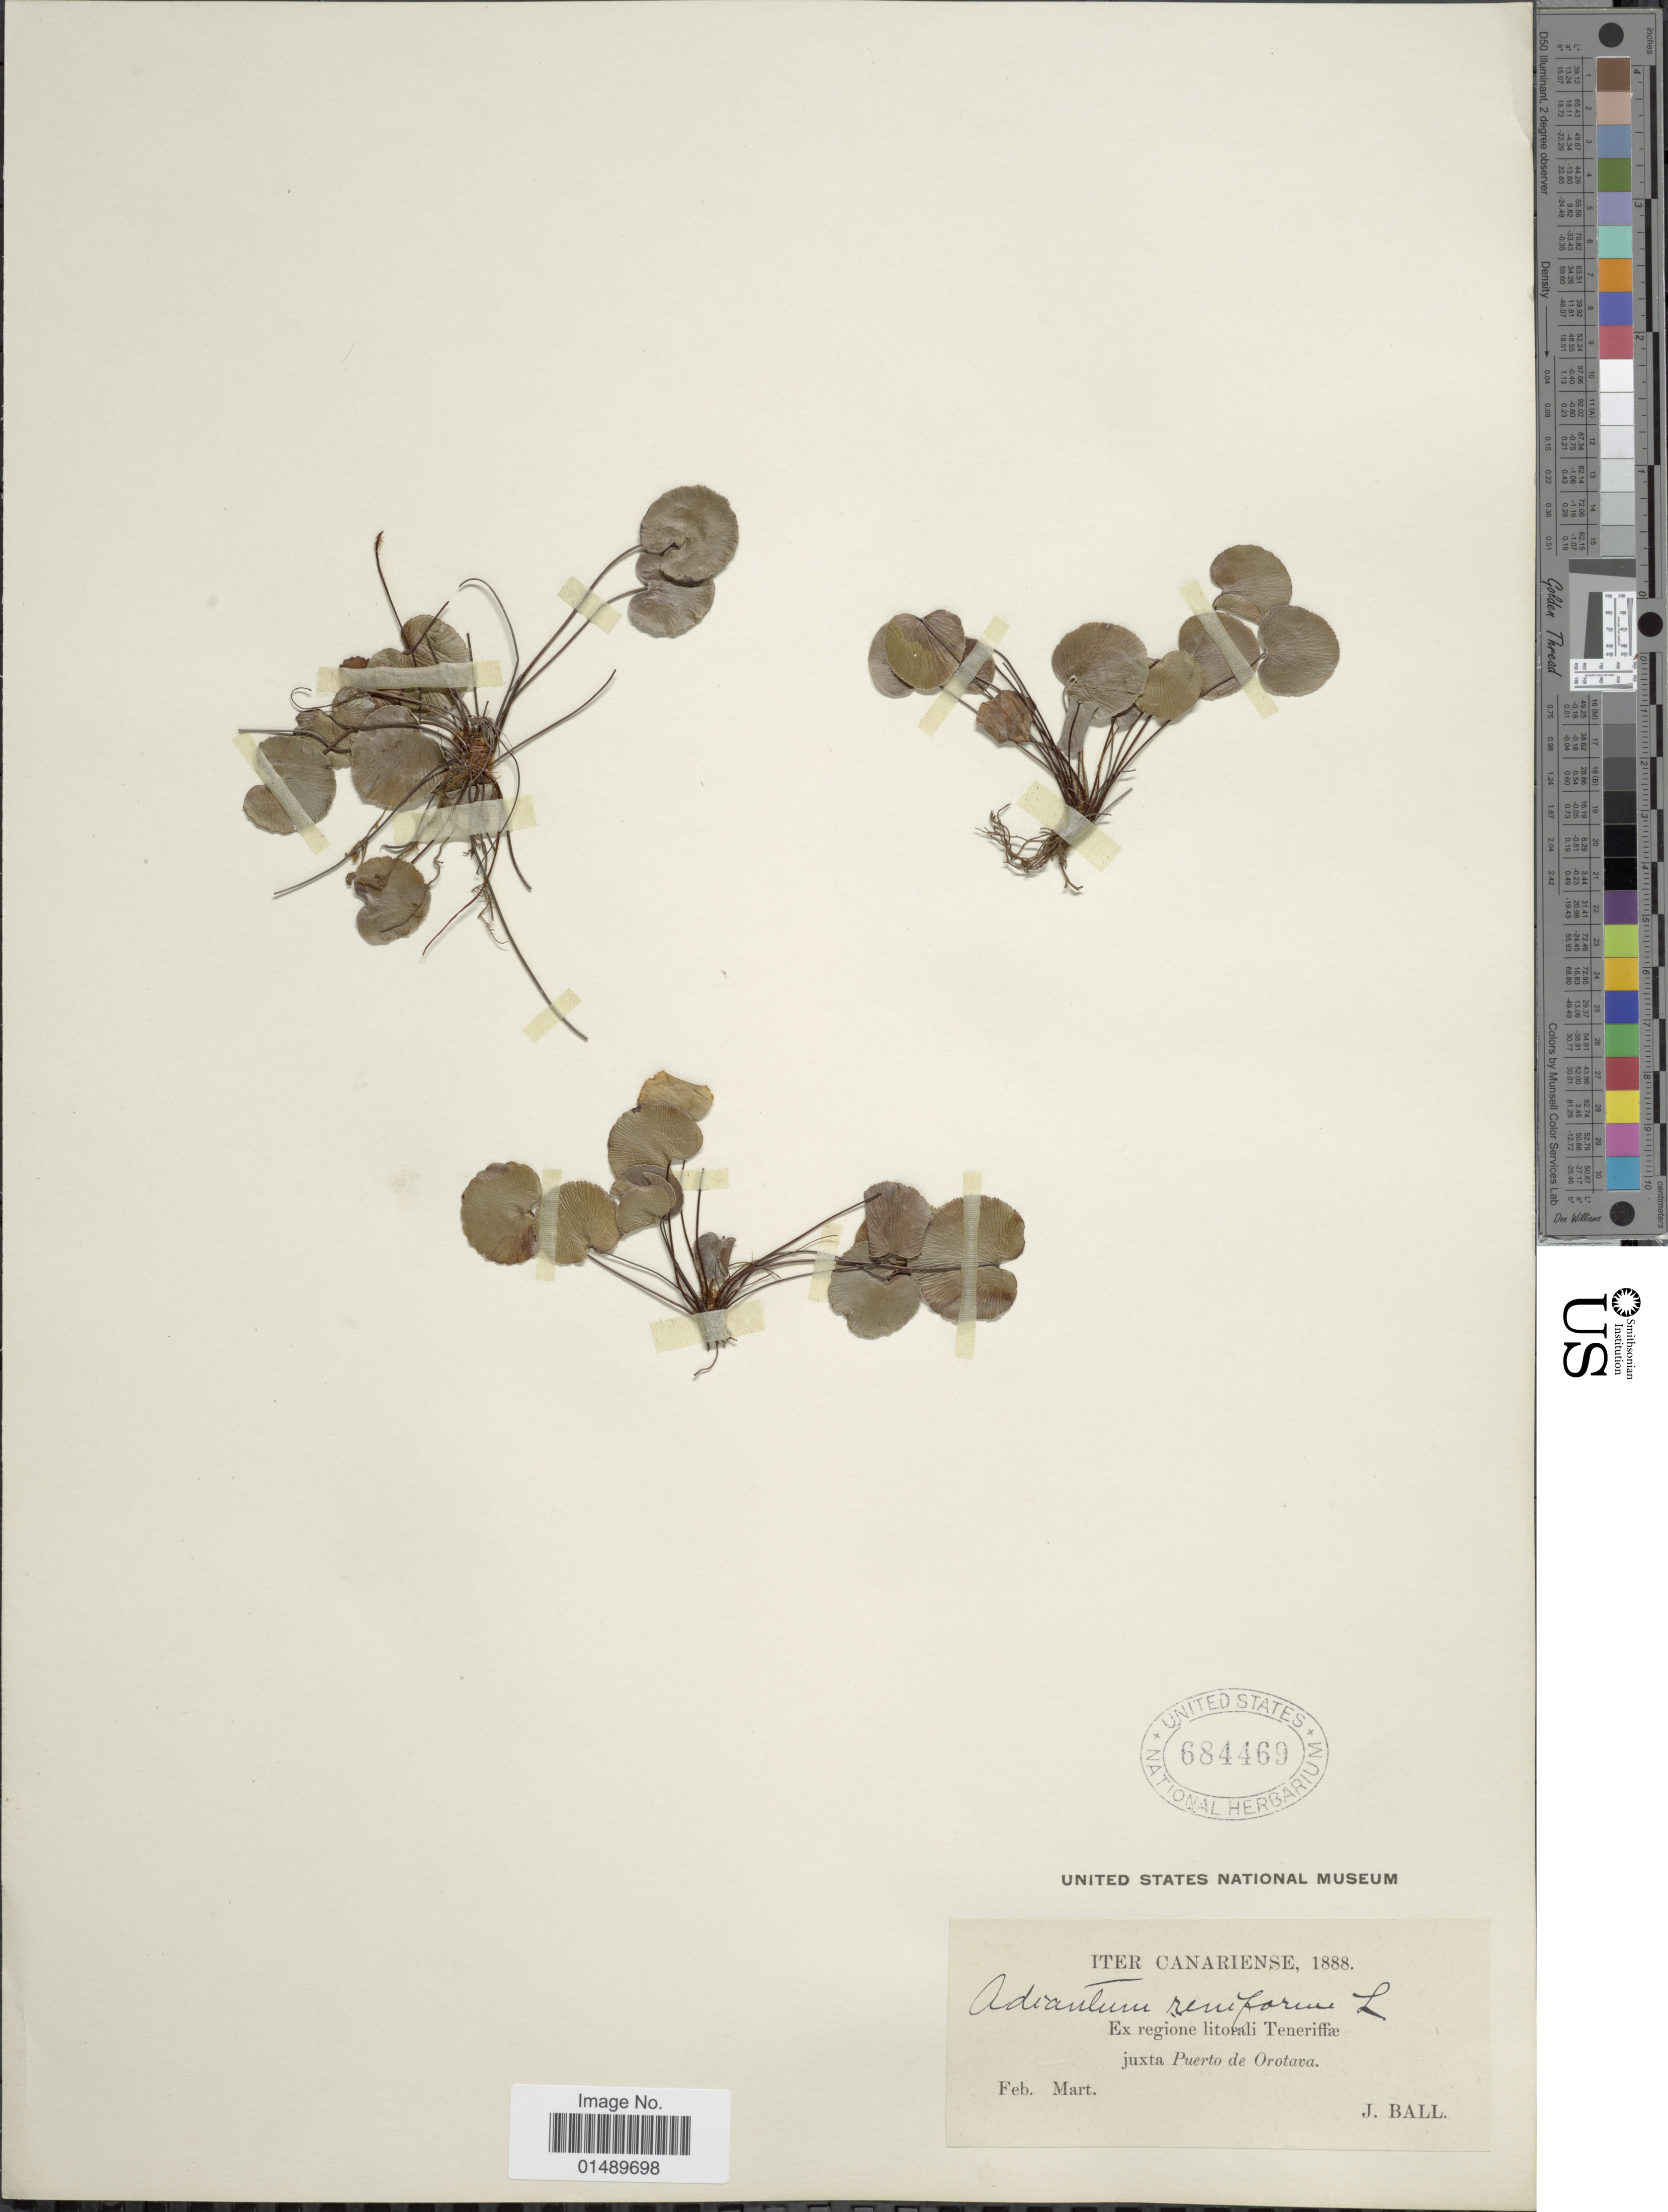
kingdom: Plantae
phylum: Tracheophyta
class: Polypodiopsida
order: Polypodiales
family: Pteridaceae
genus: Adiantum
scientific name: Adiantum reniforme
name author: L.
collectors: J. Ball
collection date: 1888-02/1888-03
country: Spain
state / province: Canarias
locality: Canariense, ex regione collina Tenerifae.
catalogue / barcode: US 684469